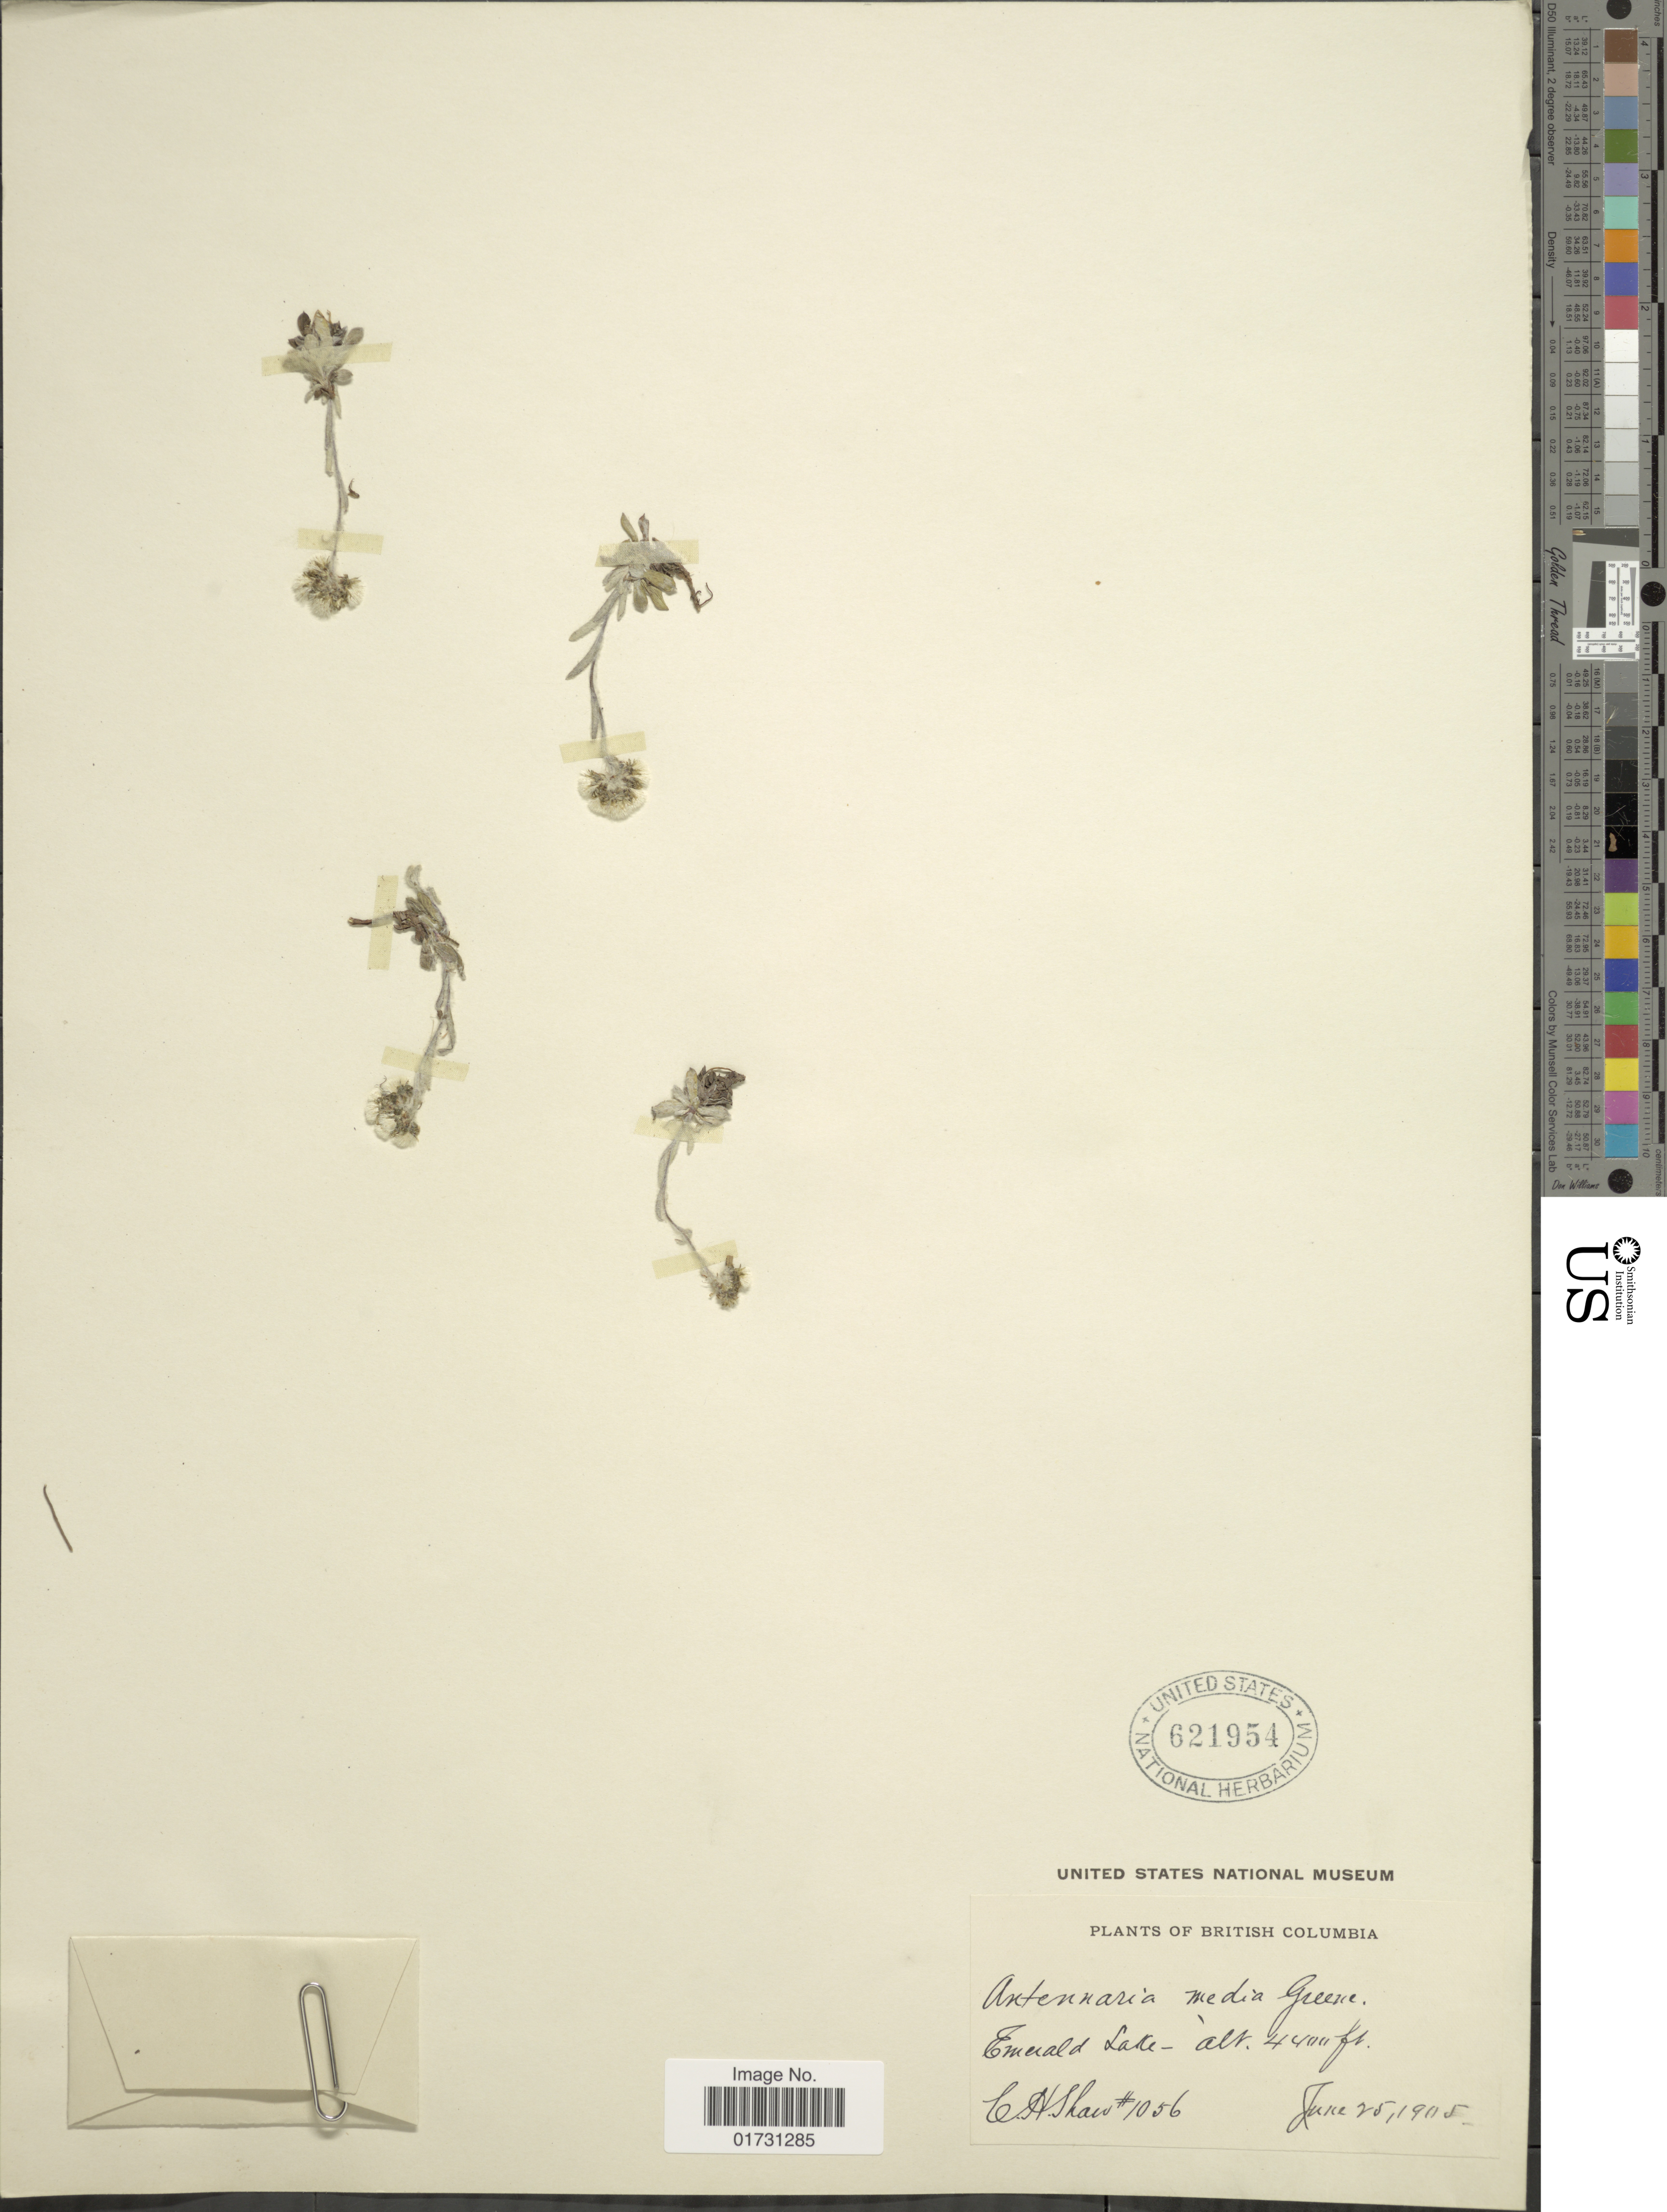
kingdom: Plantae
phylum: Tracheophyta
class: Magnoliopsida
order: Asterales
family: Asteraceae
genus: Antennaria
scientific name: Antennaria media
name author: Greene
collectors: C. H. Shaw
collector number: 1056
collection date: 1905-06-25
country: Canada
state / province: British Columbia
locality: Emerald Lake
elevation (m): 1341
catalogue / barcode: US 621954